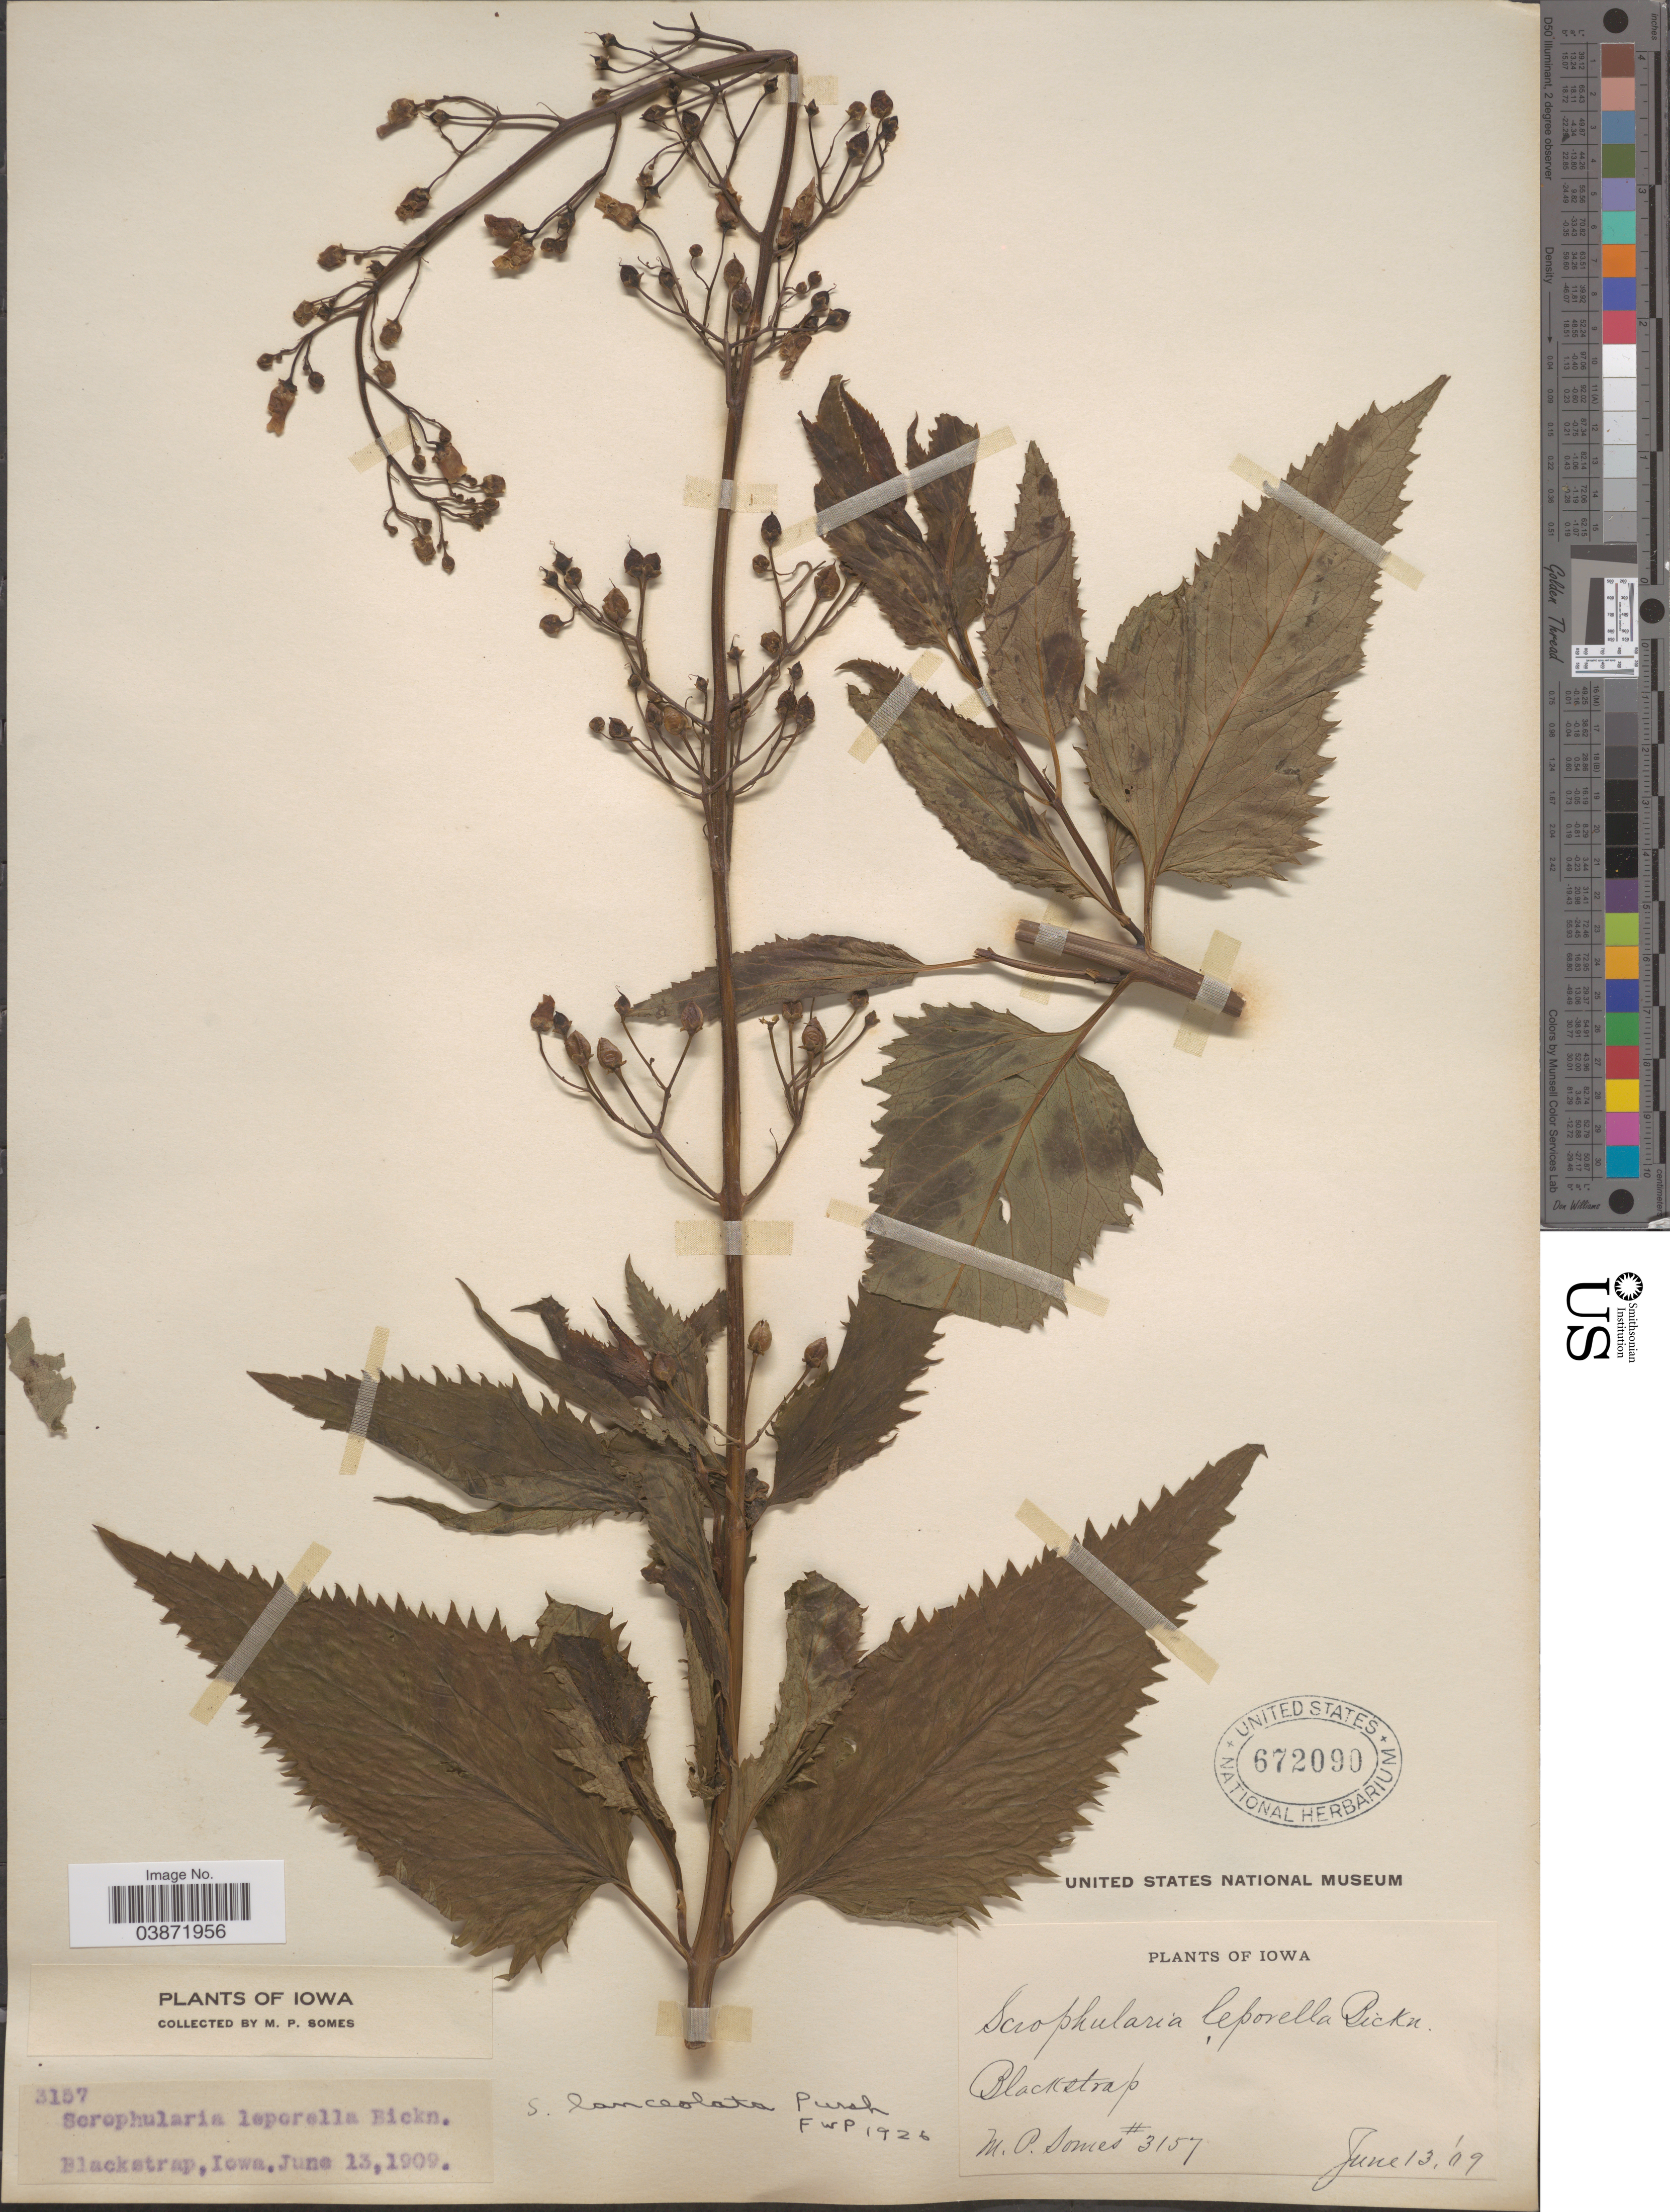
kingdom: Plantae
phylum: Tracheophyta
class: Magnoliopsida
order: Lamiales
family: Scrophulariaceae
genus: Scrophularia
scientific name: Scrophularia lanceolata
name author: Pursh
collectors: M. Somes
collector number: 3157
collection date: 1909-06-13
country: United States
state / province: Iowa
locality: Blackstrap.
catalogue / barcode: US 672090